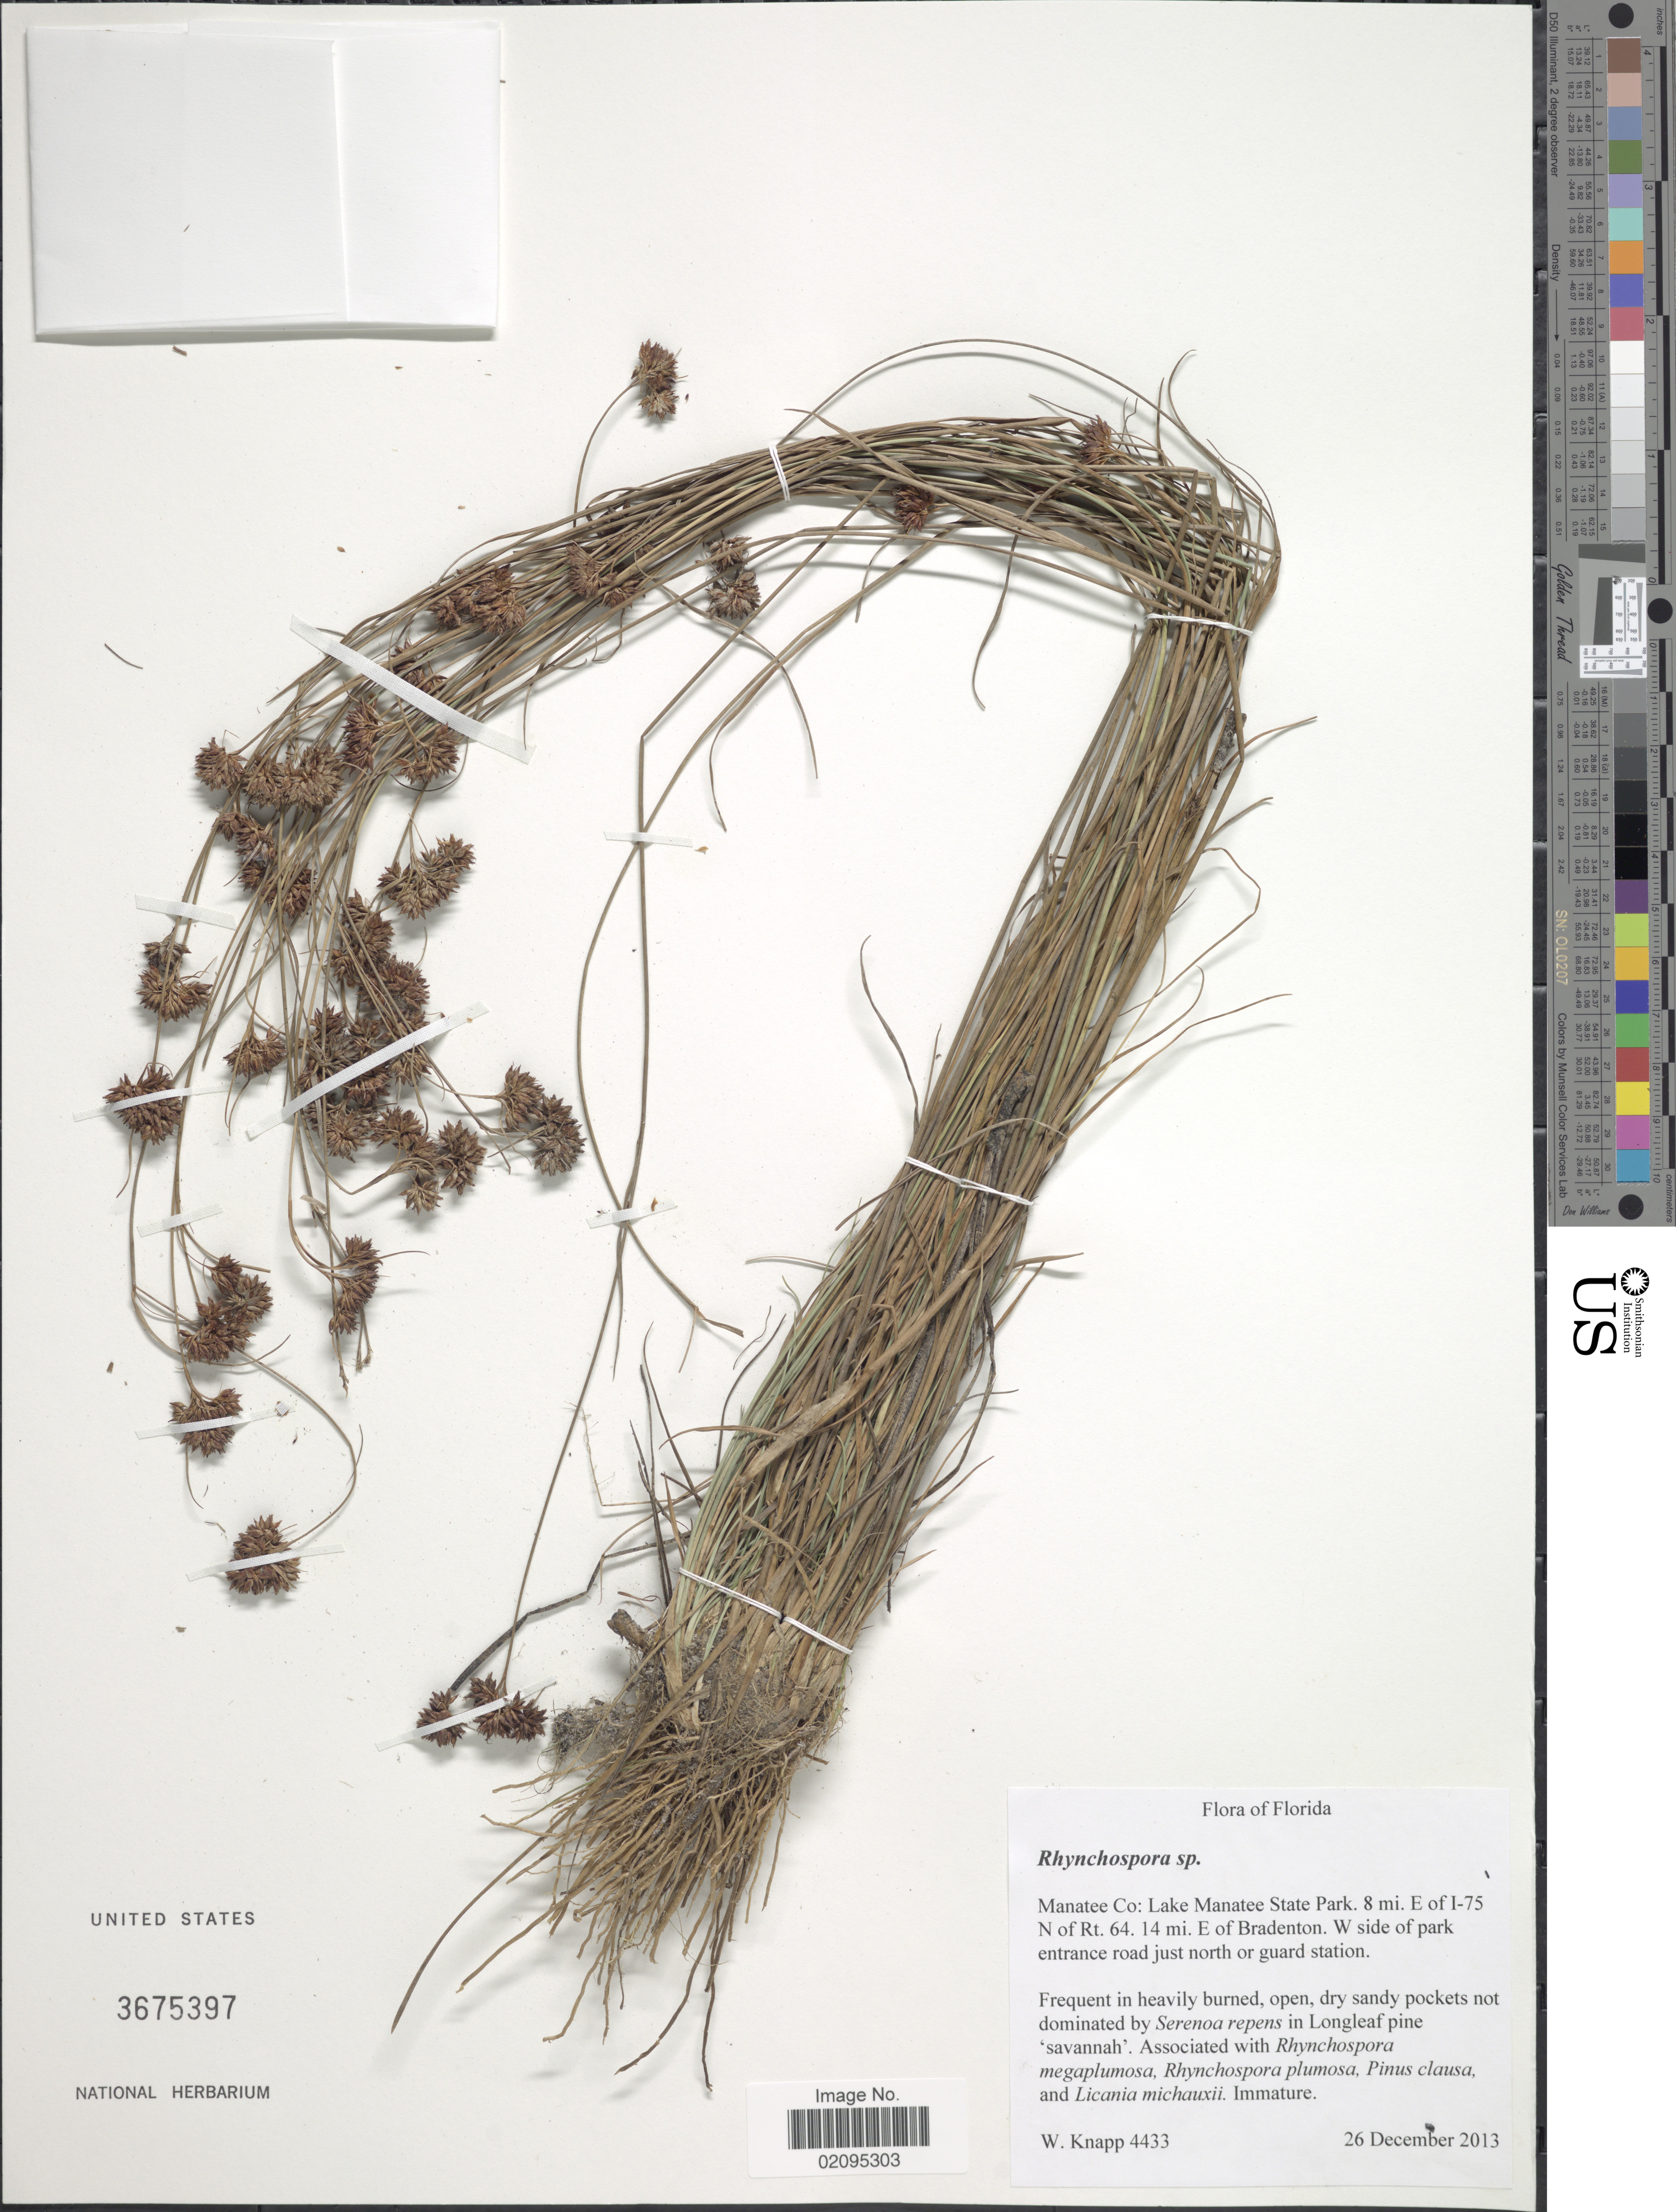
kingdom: Plantae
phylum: Tracheophyta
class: Liliopsida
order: Poales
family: Cyperaceae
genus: Rhynchospora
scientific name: Rhynchospora fernaldii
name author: Gale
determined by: Strong, Mark T., (BOT), Smithsonian Institution - National Museum of Natural History (UNITED STATES)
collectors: W. Knapp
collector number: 4433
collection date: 2013-12-26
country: United States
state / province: Florida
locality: Manatee Co.: Lake Manatee State Park, 8 mi. E. of I-75 N of Rt. 64, 14 mi. E of Bradentown, W side of park entrance road just north or guard station.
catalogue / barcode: US 3675397